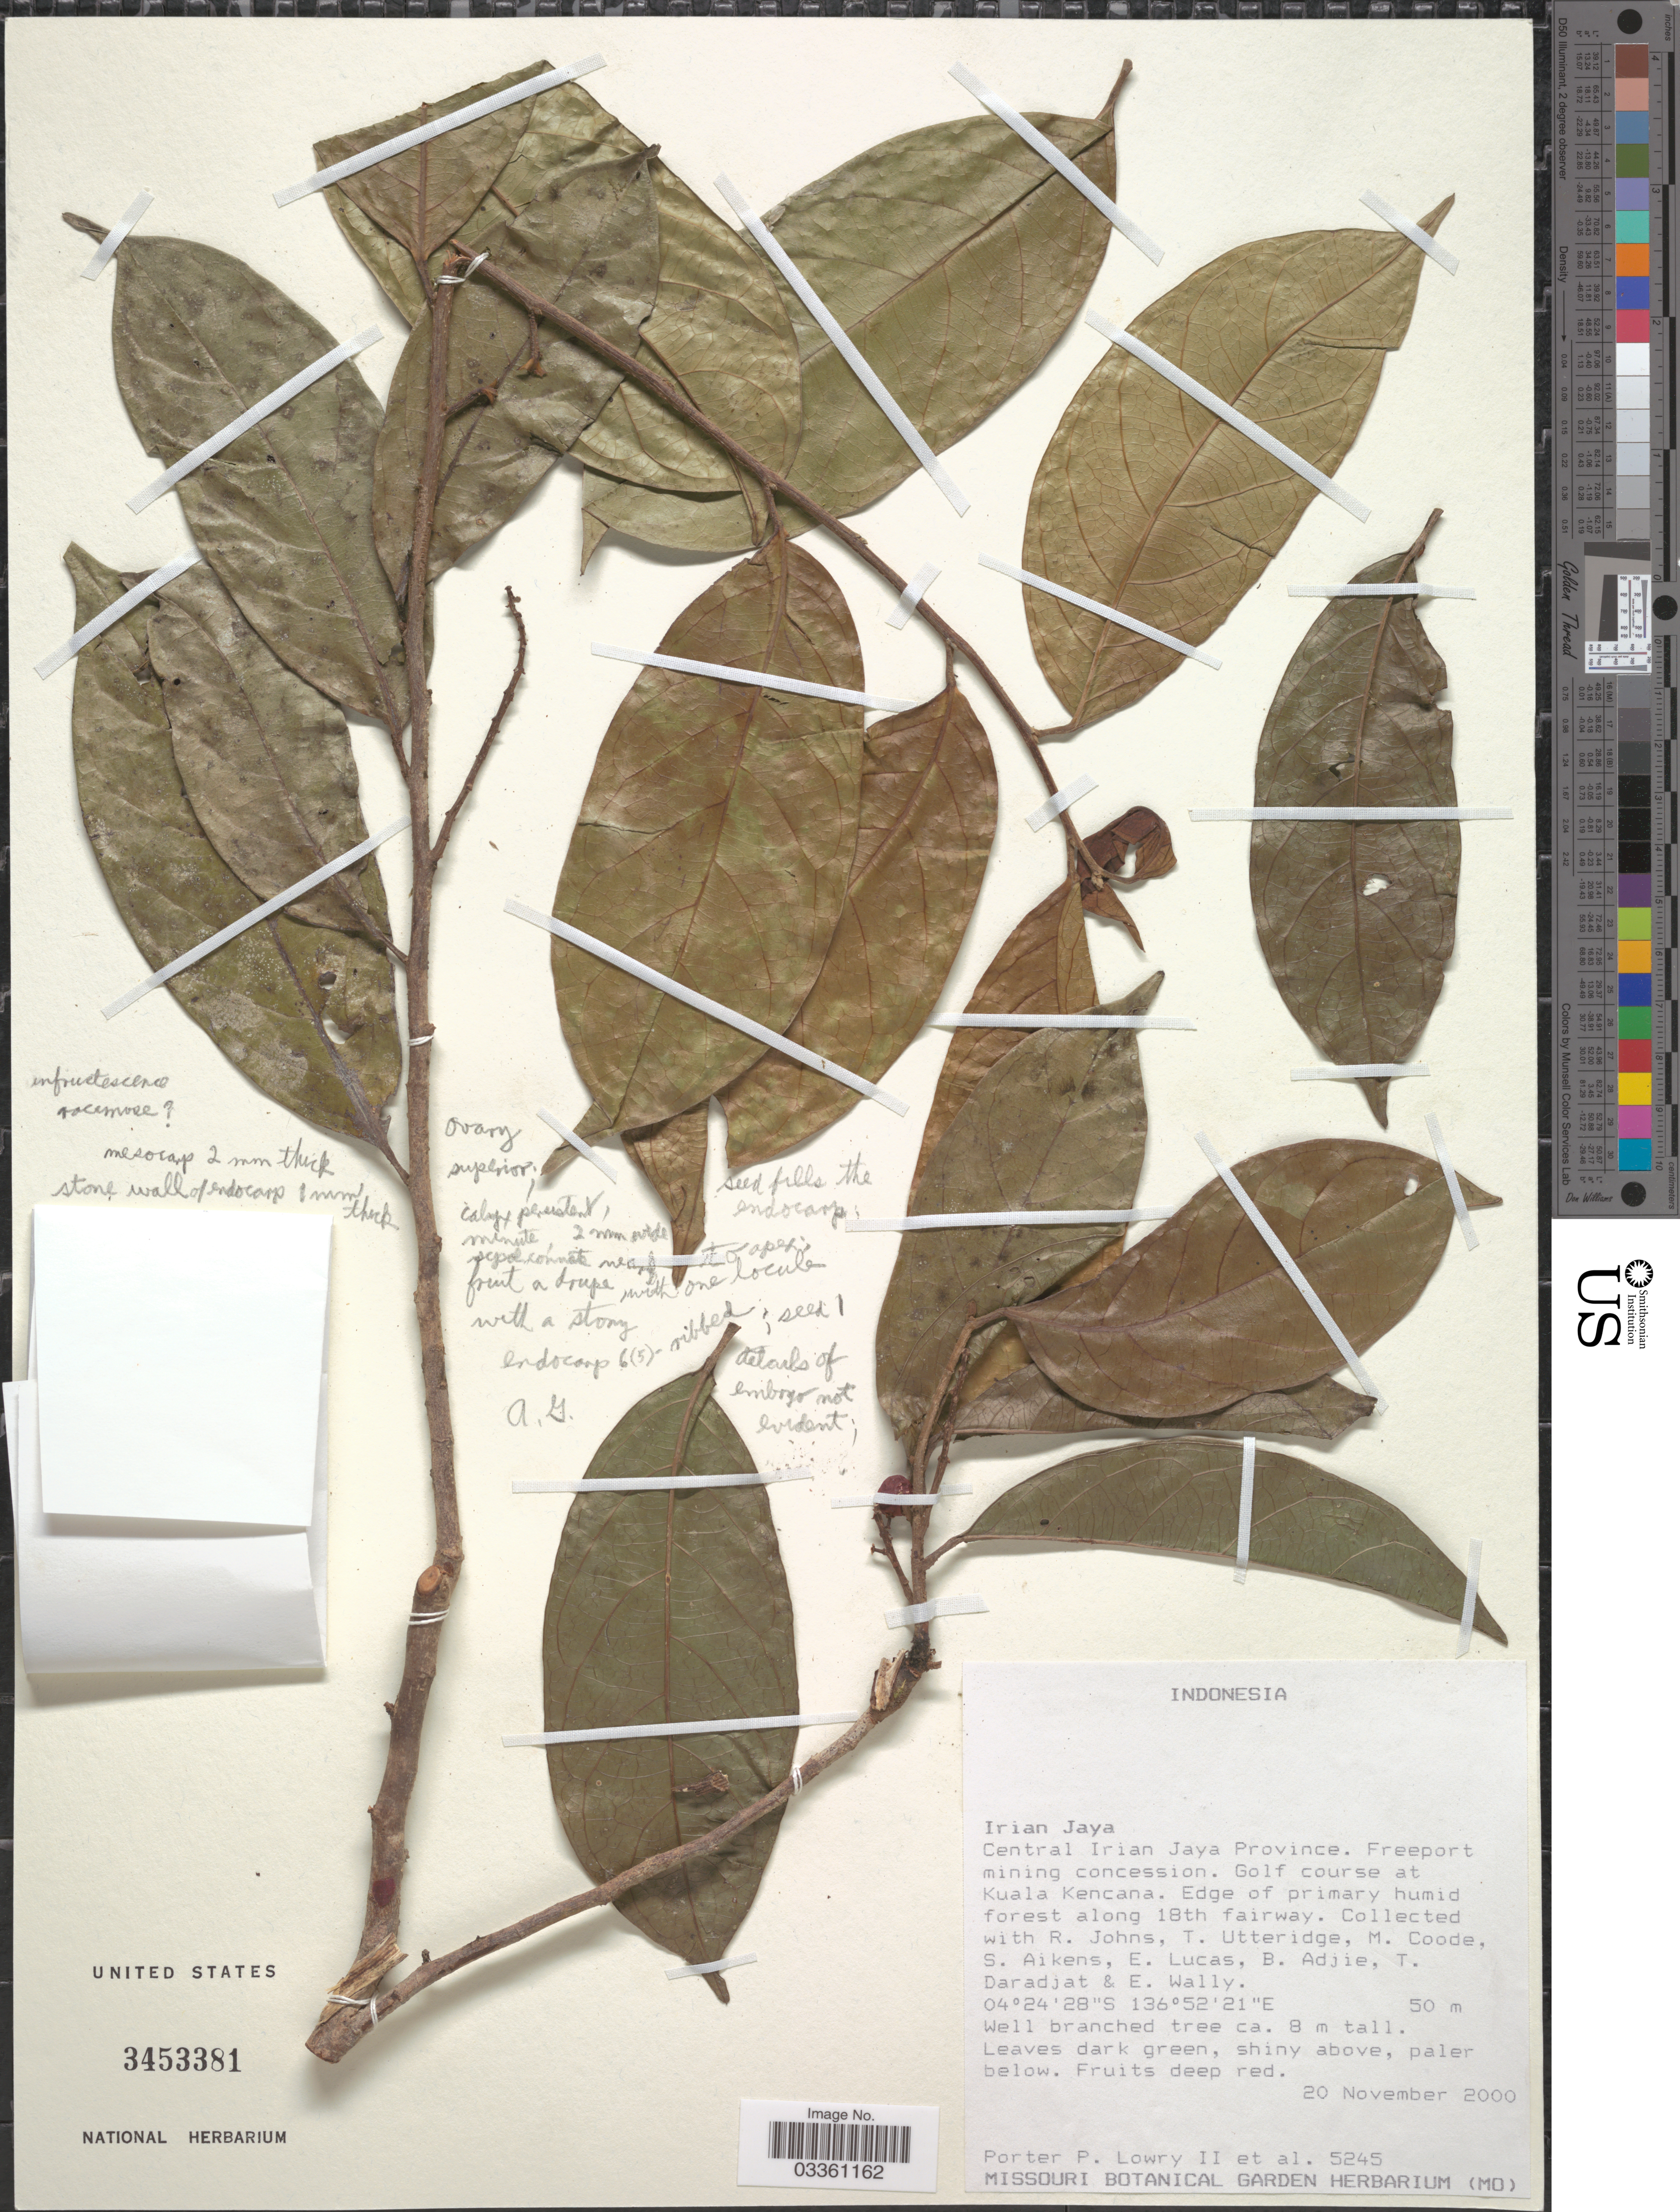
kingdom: Plantae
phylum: Tracheophyta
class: Magnoliopsida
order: Malpighiales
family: Phyllanthaceae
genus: Antidesma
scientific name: Antidesma baccatum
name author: Airy Shaw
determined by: Welzen, P. C. van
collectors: P. P. Lowry, R. Johns, T. M. A. Utteridge & M. Coode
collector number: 5245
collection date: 2000-11-20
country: Indonesia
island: New Guinea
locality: Irian Jaya. Central Irian Jaya Province. Freeport mining concession. Golf course at Kuala Kencana. Edge of primary humid forest along 18th fairway.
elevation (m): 50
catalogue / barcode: US 3453381